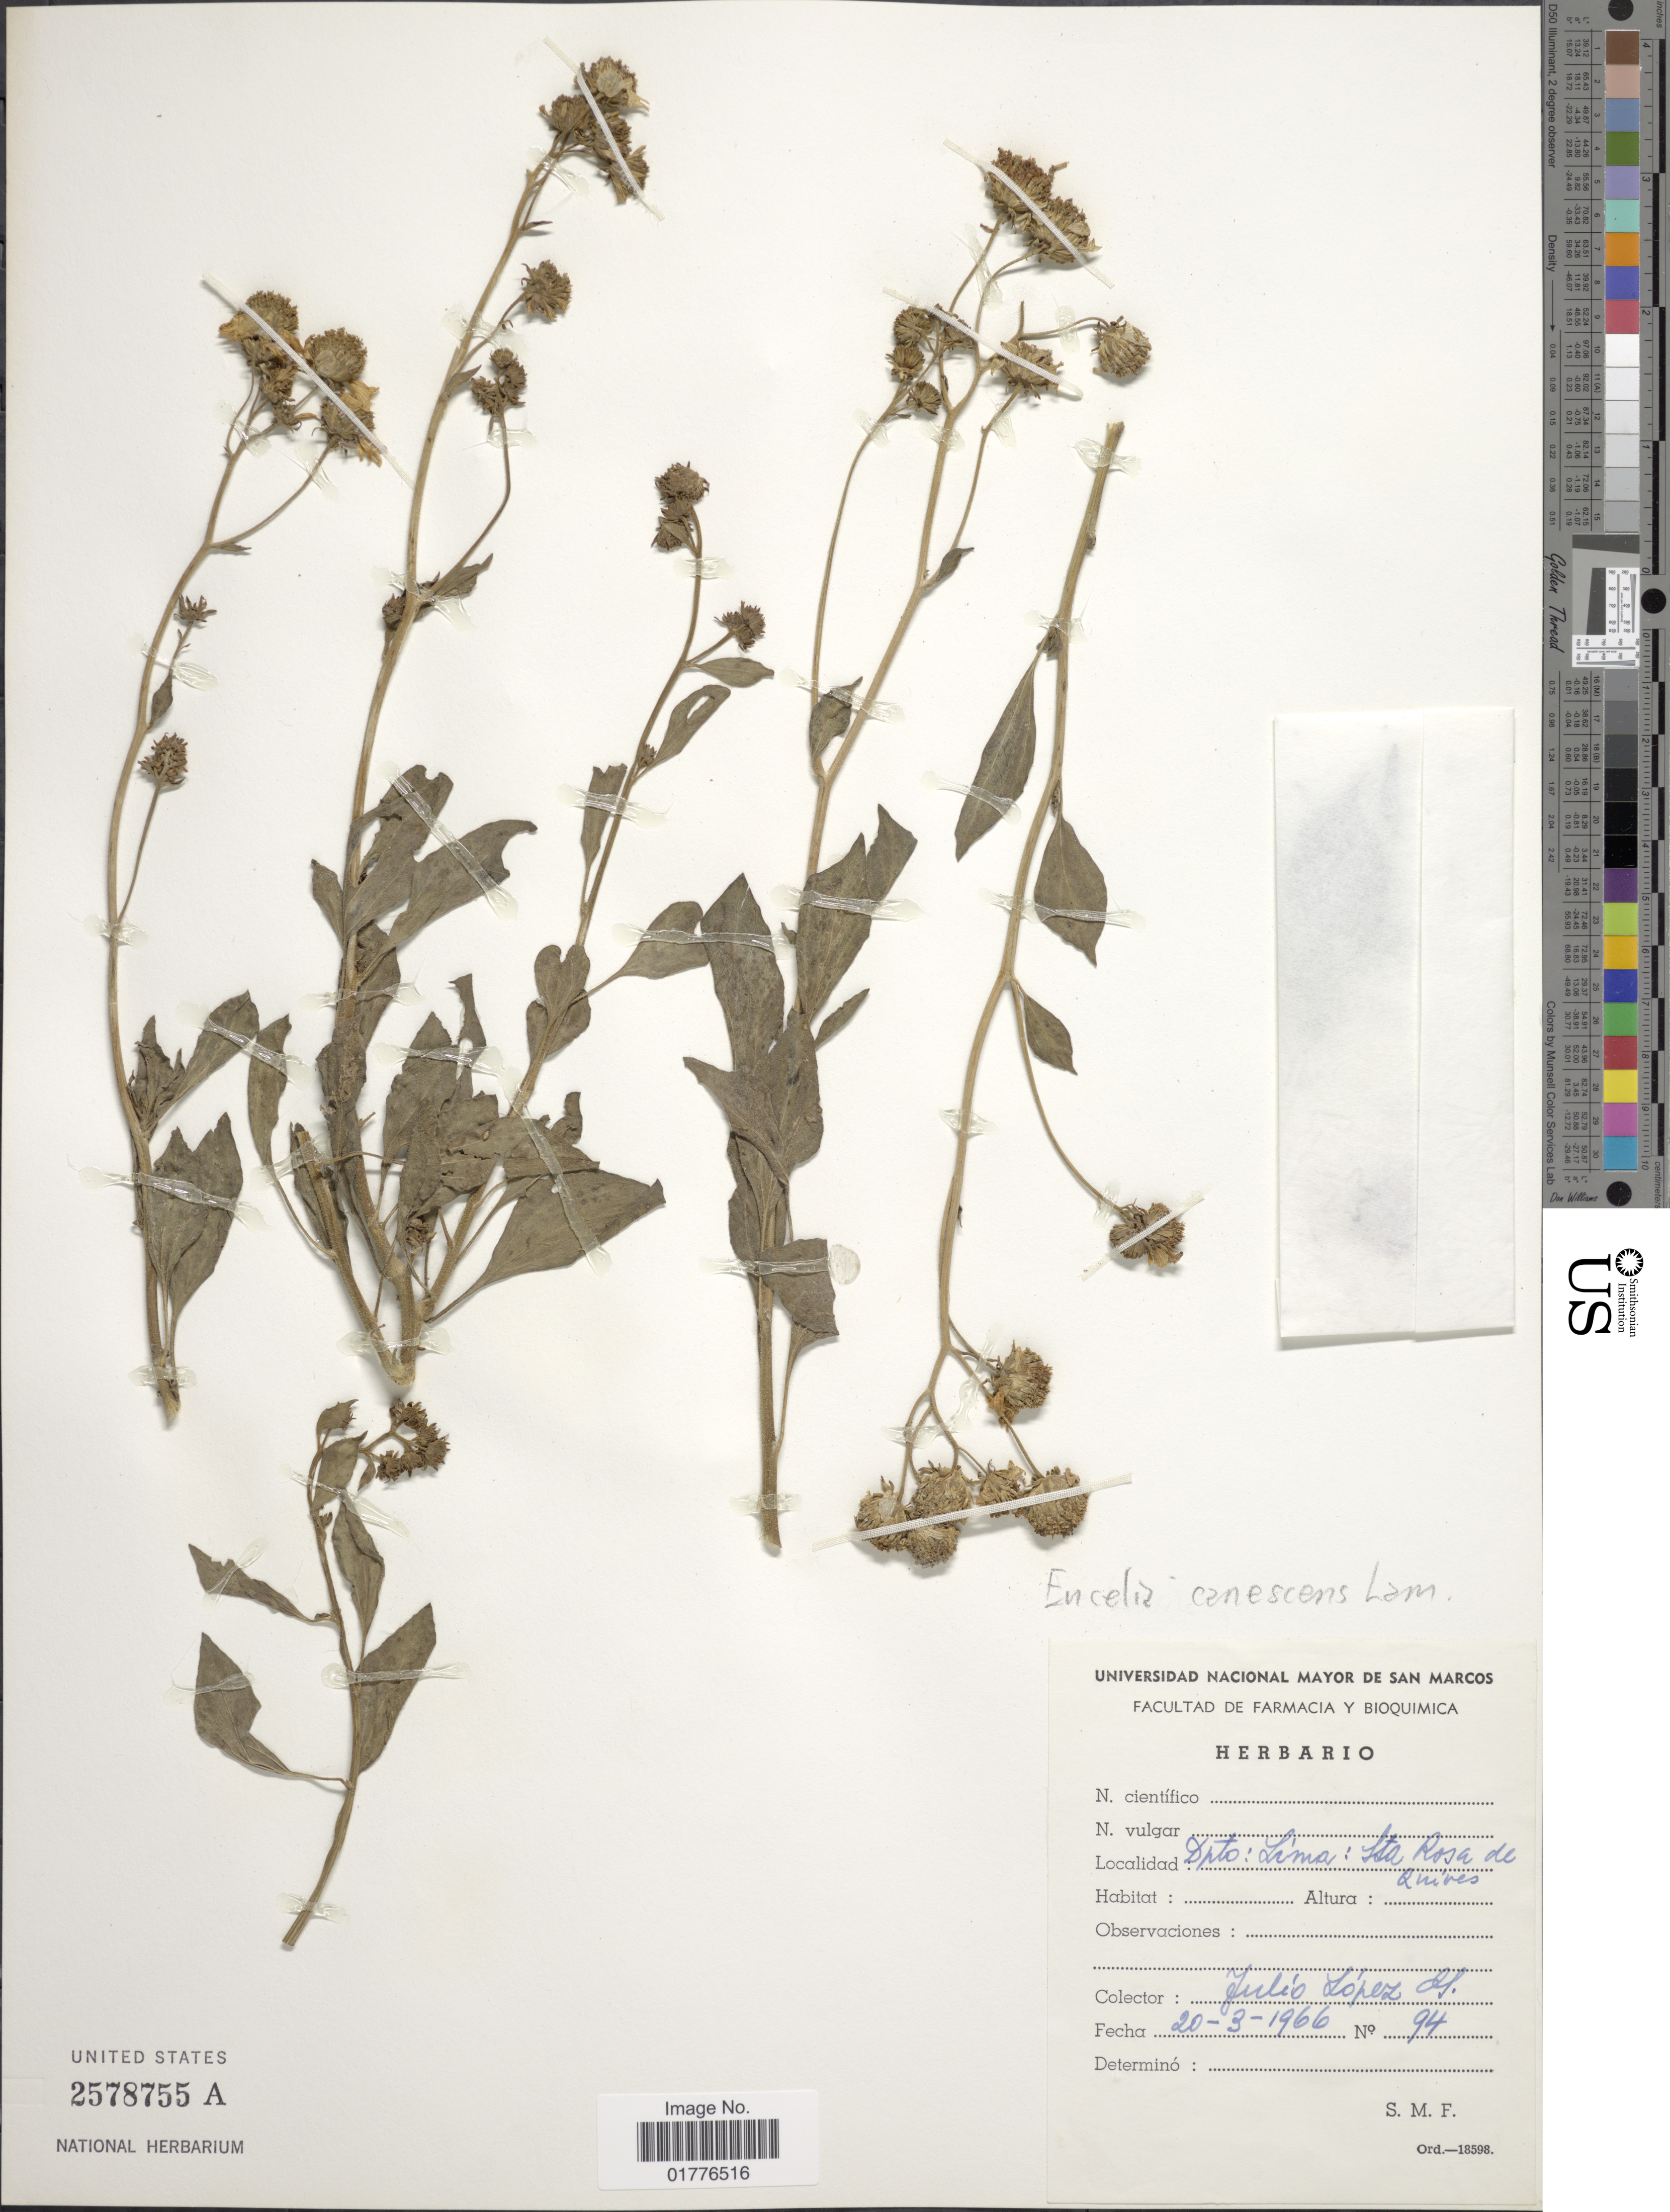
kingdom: Plantae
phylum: Tracheophyta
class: Magnoliopsida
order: Asterales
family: Asteraceae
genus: Encelia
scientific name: Encelia canescens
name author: Lam.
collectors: J. Lopez M.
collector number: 94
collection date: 1966-03-20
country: Peru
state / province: Lima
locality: Sta Rosa de Quives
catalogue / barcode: US 2578755A